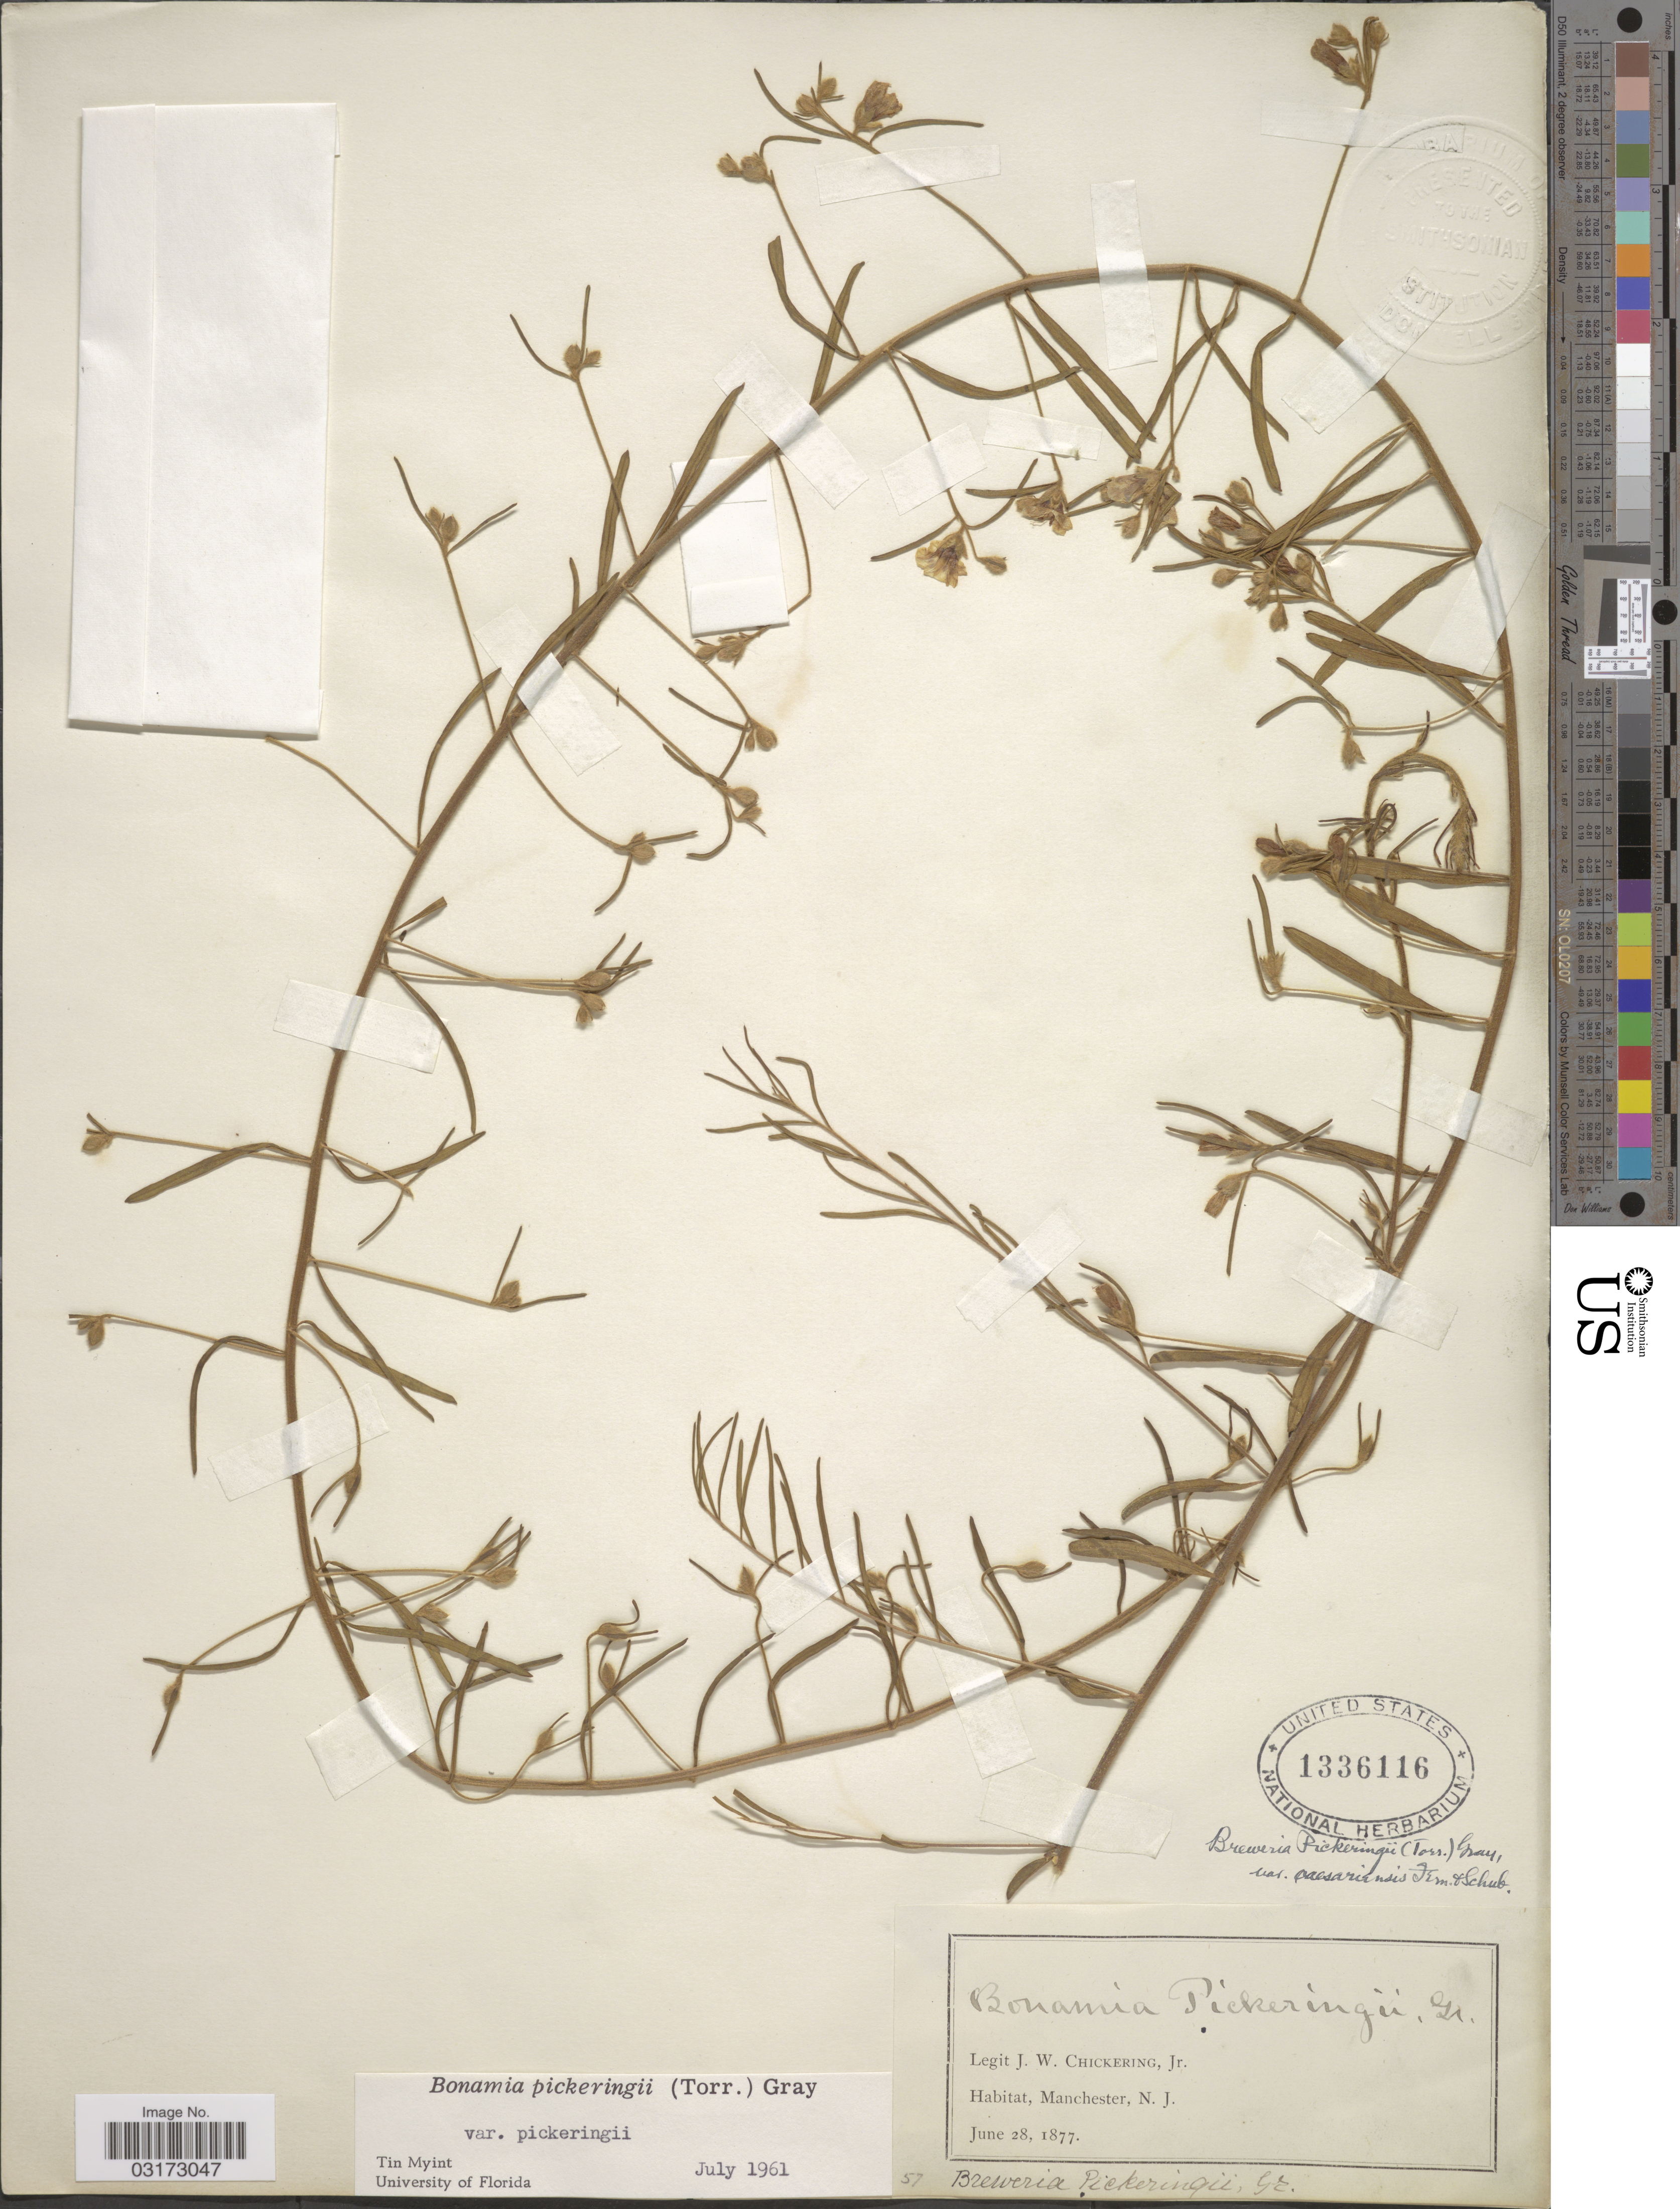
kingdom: Plantae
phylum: Tracheophyta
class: Magnoliopsida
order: Solanales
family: Convolvulaceae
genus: Stylisma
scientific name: Stylisma pickeringii var. pickeringii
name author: (Torr. ex M.A. Curtis) A. Gray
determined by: Strong, Mark T., (BOT), Smithsonian Institution - National Museum of Natural History (UNITED STATES)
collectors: J. W. Chickering Jr.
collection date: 1877-06-28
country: United States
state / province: New Jersey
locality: Manchester, N. J.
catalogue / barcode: US 1336116